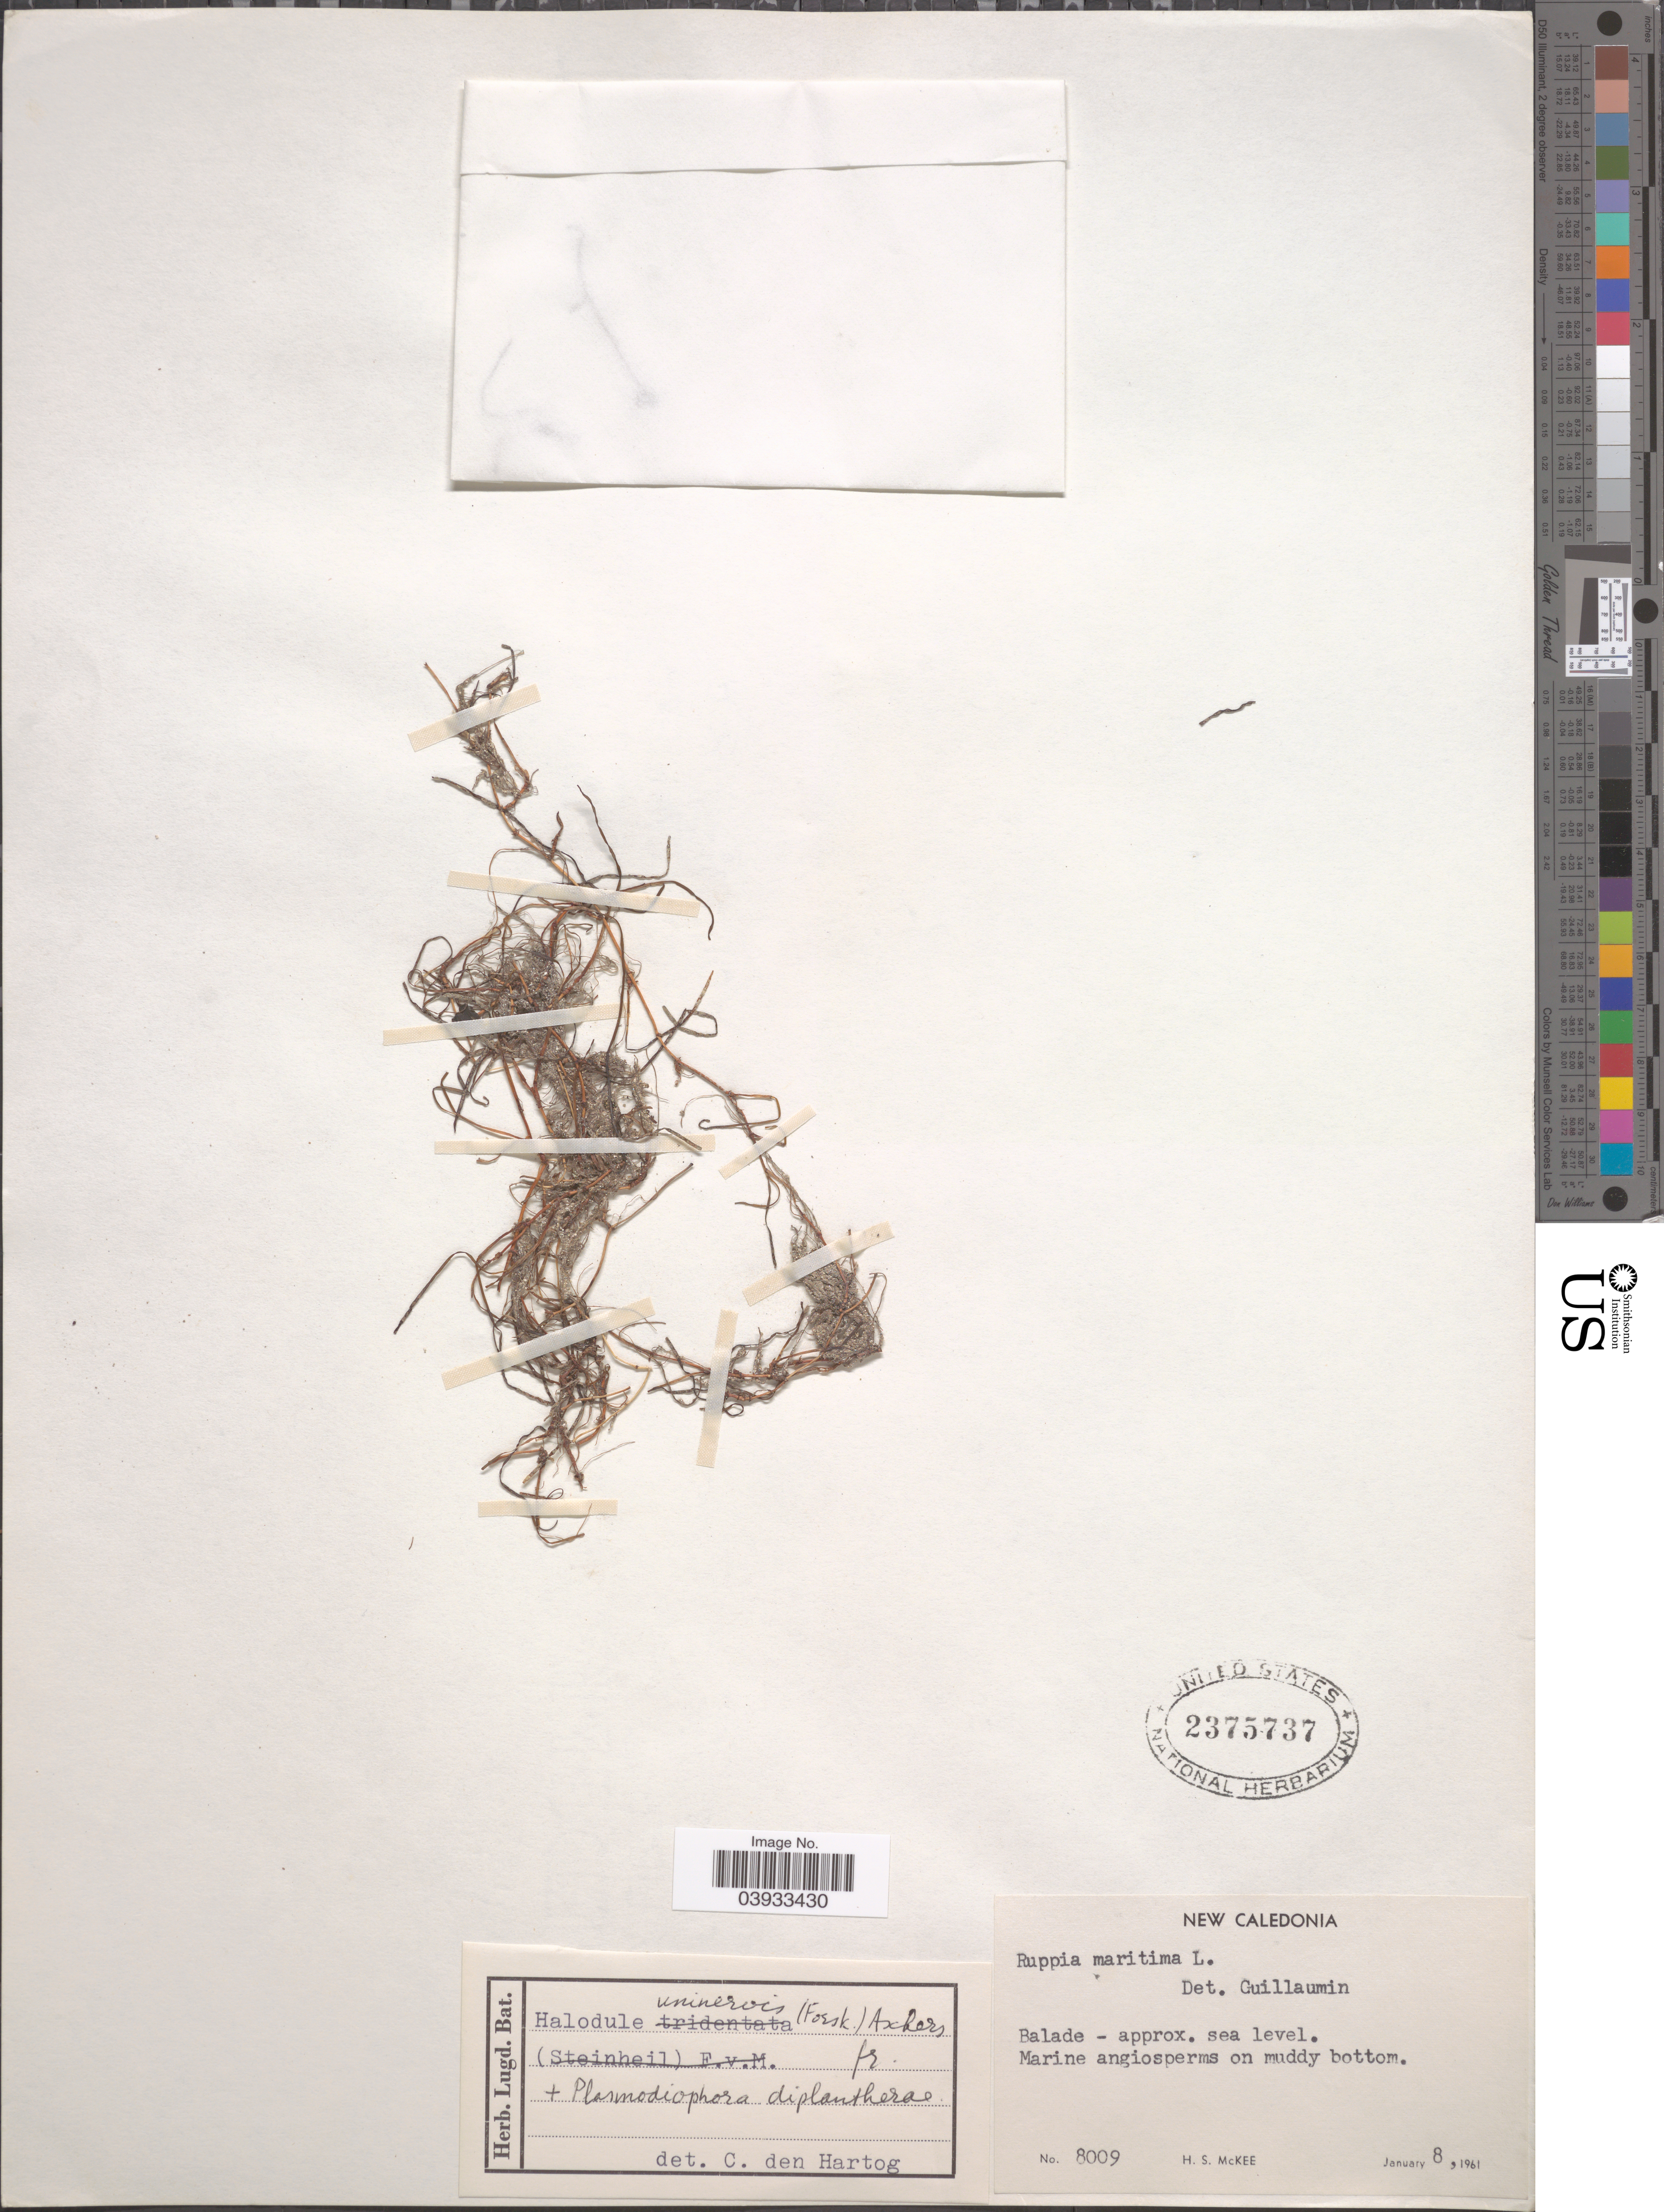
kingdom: Plantae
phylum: Tracheophyta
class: Liliopsida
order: Alismatales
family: Cymodoceaceae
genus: Halodule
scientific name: Halodule uninervis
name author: (Forssk.) Asch.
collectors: H. S. McKee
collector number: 8009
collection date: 1961-01-08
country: New Caledonia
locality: Balade.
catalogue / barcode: US 2375737